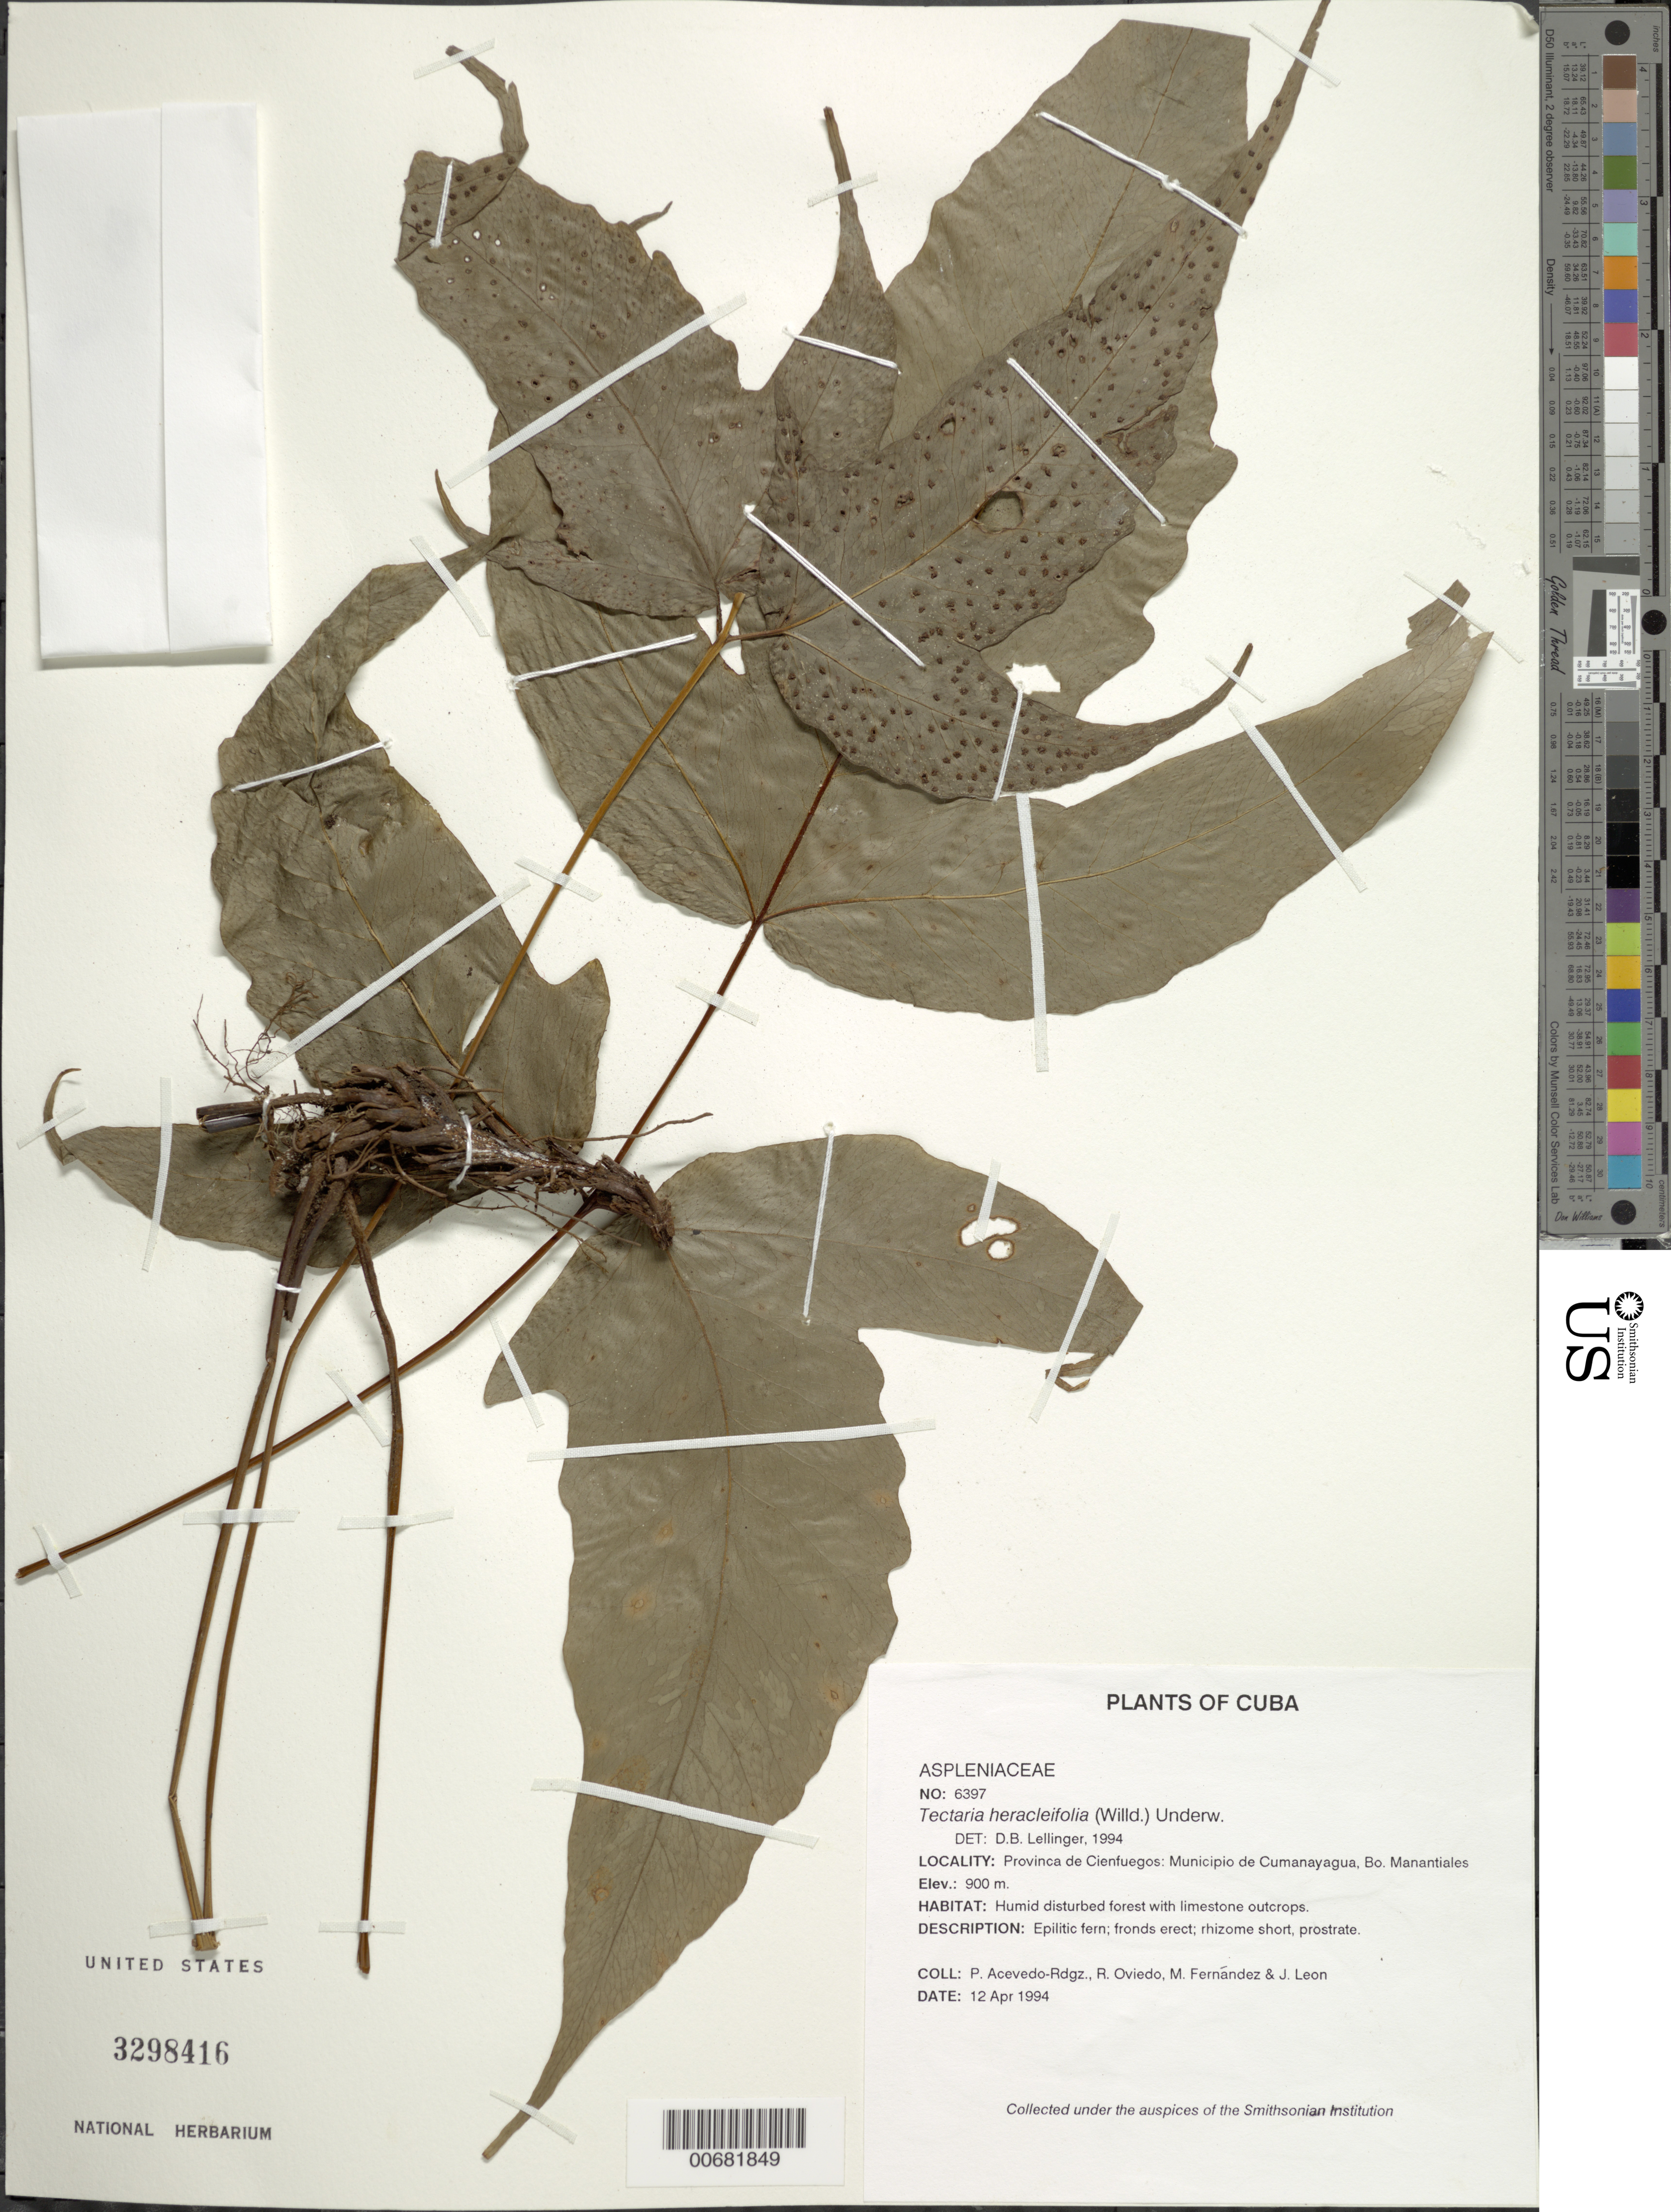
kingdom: Plantae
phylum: Tracheophyta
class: Polypodiopsida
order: Polypodiales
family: Tectariaceae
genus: Tectaria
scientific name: Tectaria heracleifolia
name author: (Willd.) Underw.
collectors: P. Acevedo-Rodr., R. Oviedo, M. Fernández & J. León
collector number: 6397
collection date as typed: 12 Apr 1994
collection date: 1994-04-12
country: Cuba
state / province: Cienfuegos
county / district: Municipio de Cumanayagua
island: Cuba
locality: Bo Manantiales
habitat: Humid disturbed forest with limestone outcrops.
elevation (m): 900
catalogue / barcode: US 3298416